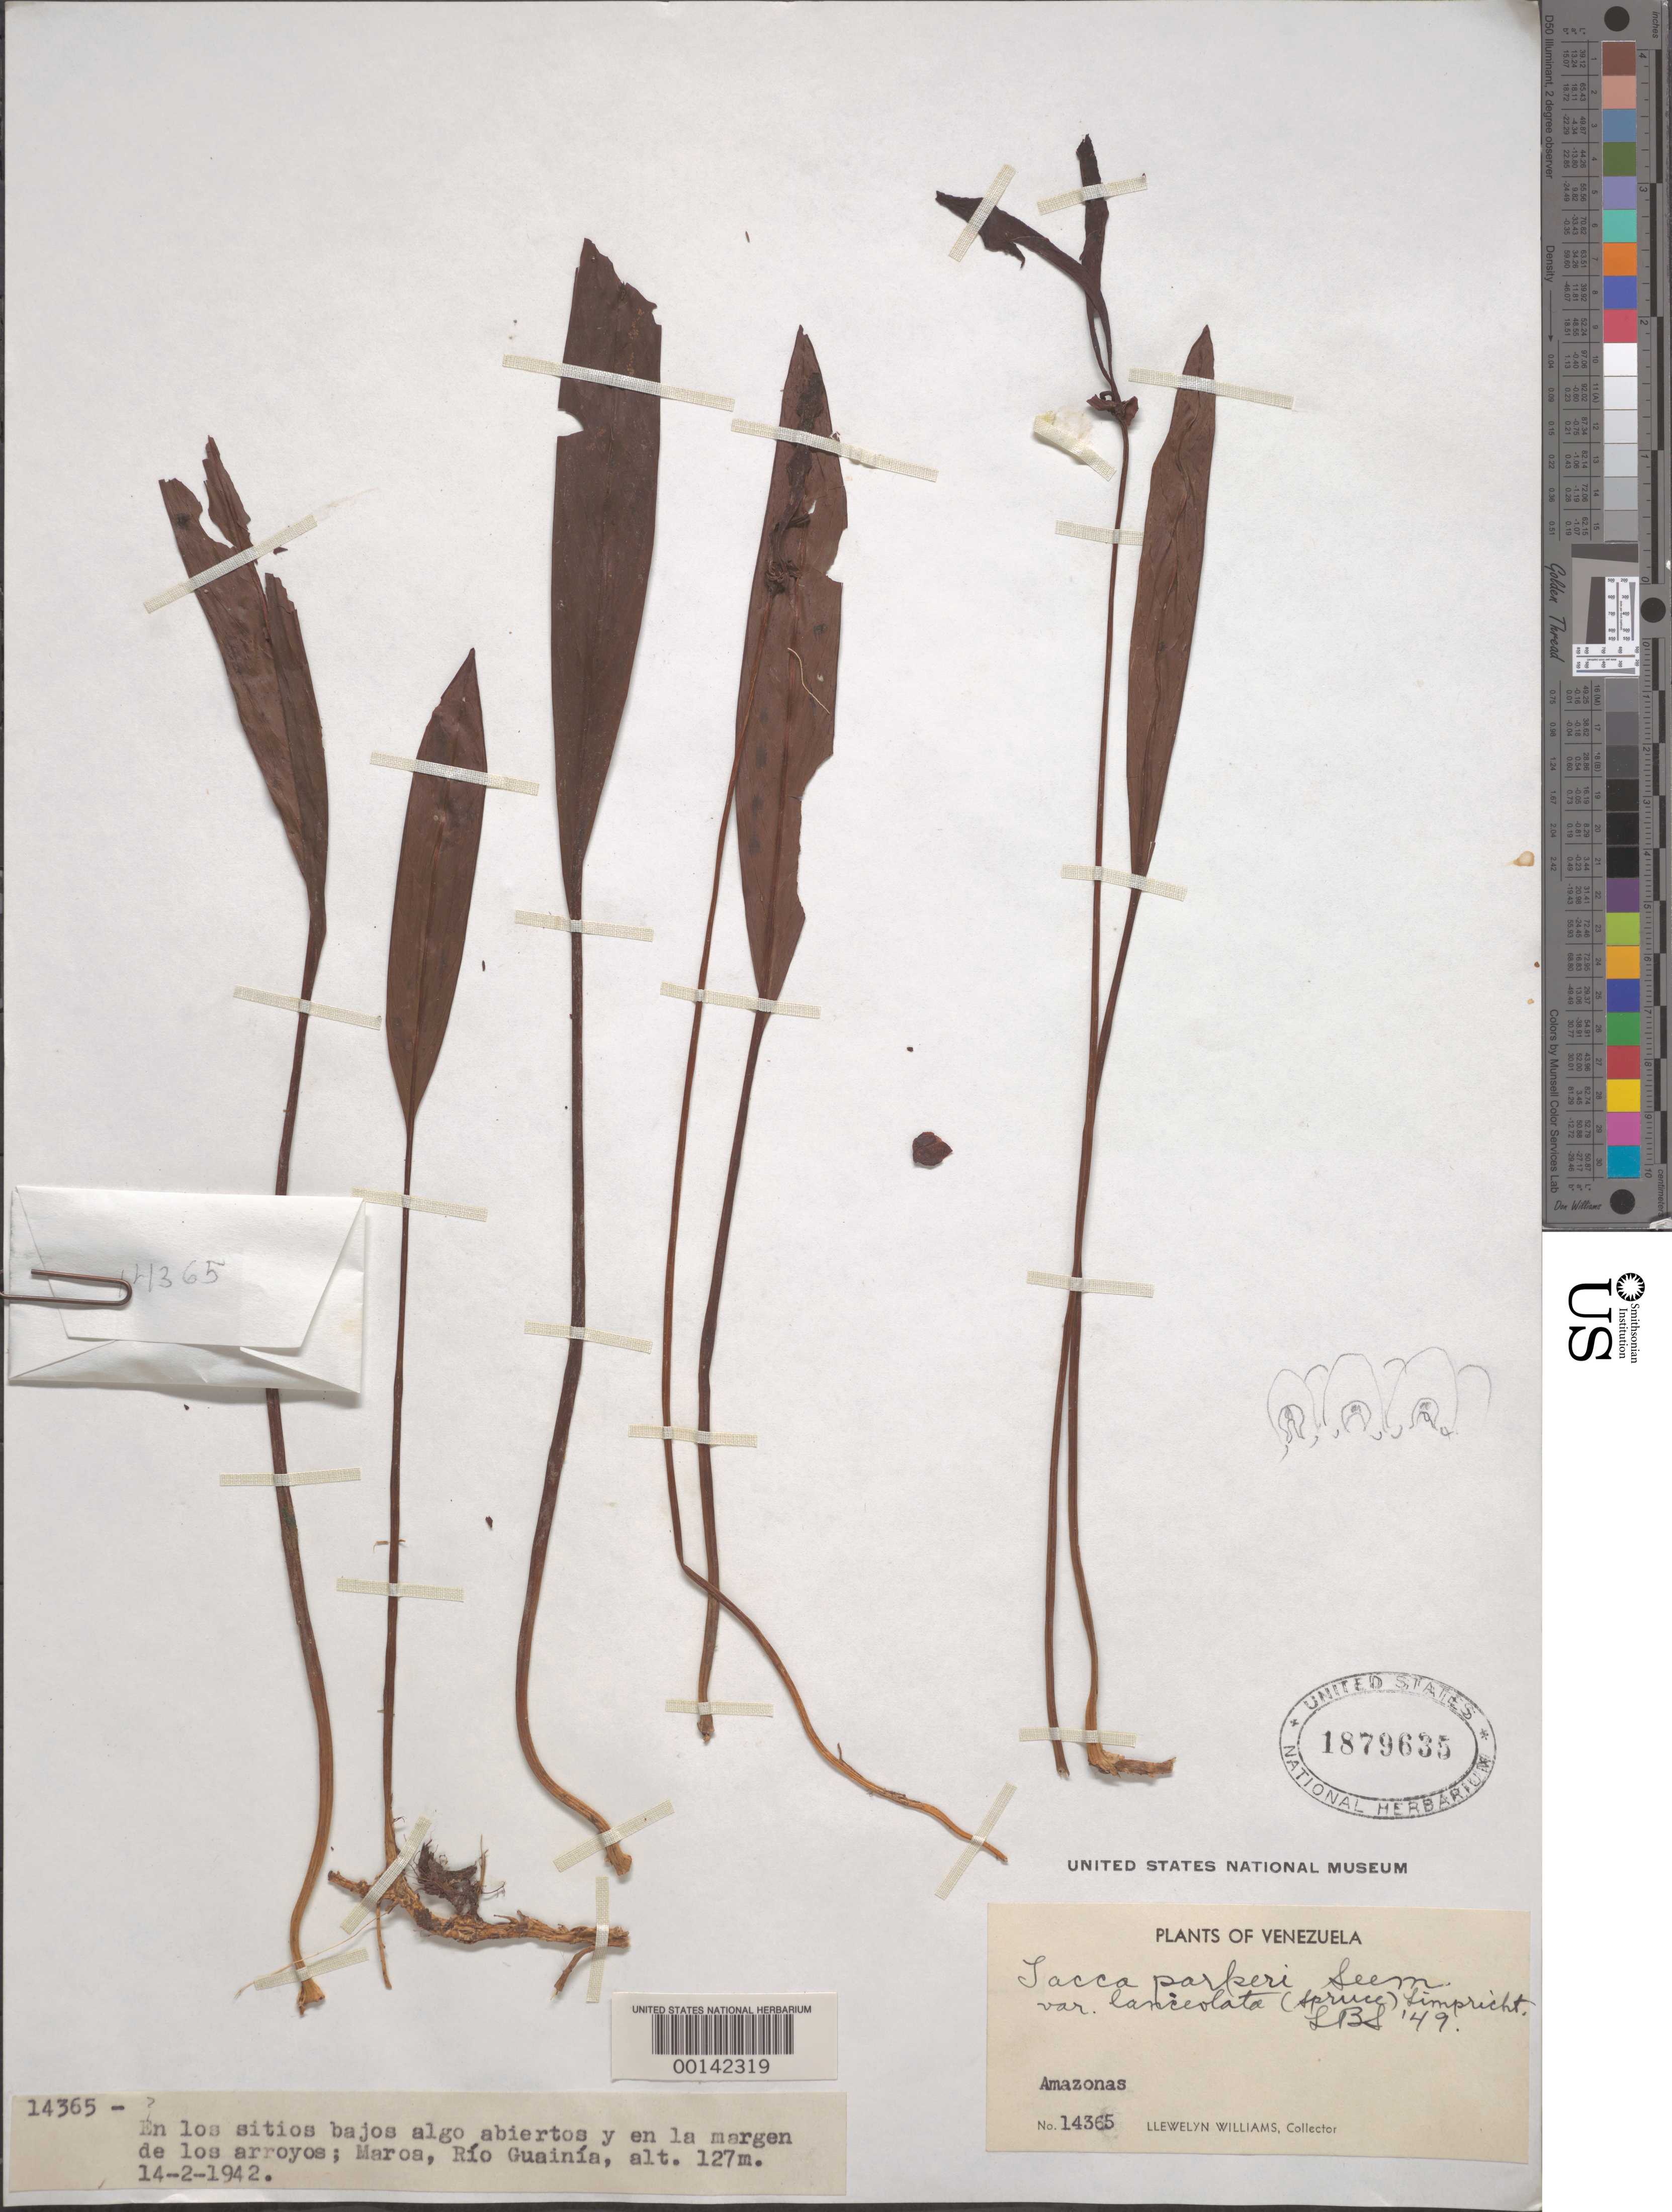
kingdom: Plantae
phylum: Tracheophyta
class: Liliopsida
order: Dioscoreales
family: Dioscoreaceae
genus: Tacca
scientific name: Tacca parkeri var. lanceolata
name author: Seem.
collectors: Ll. Williams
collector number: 14365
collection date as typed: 14 Feb 1942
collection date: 1942-02-14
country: Venezuela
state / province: Amazonas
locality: Maroa, rio guainia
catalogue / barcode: US 1879635